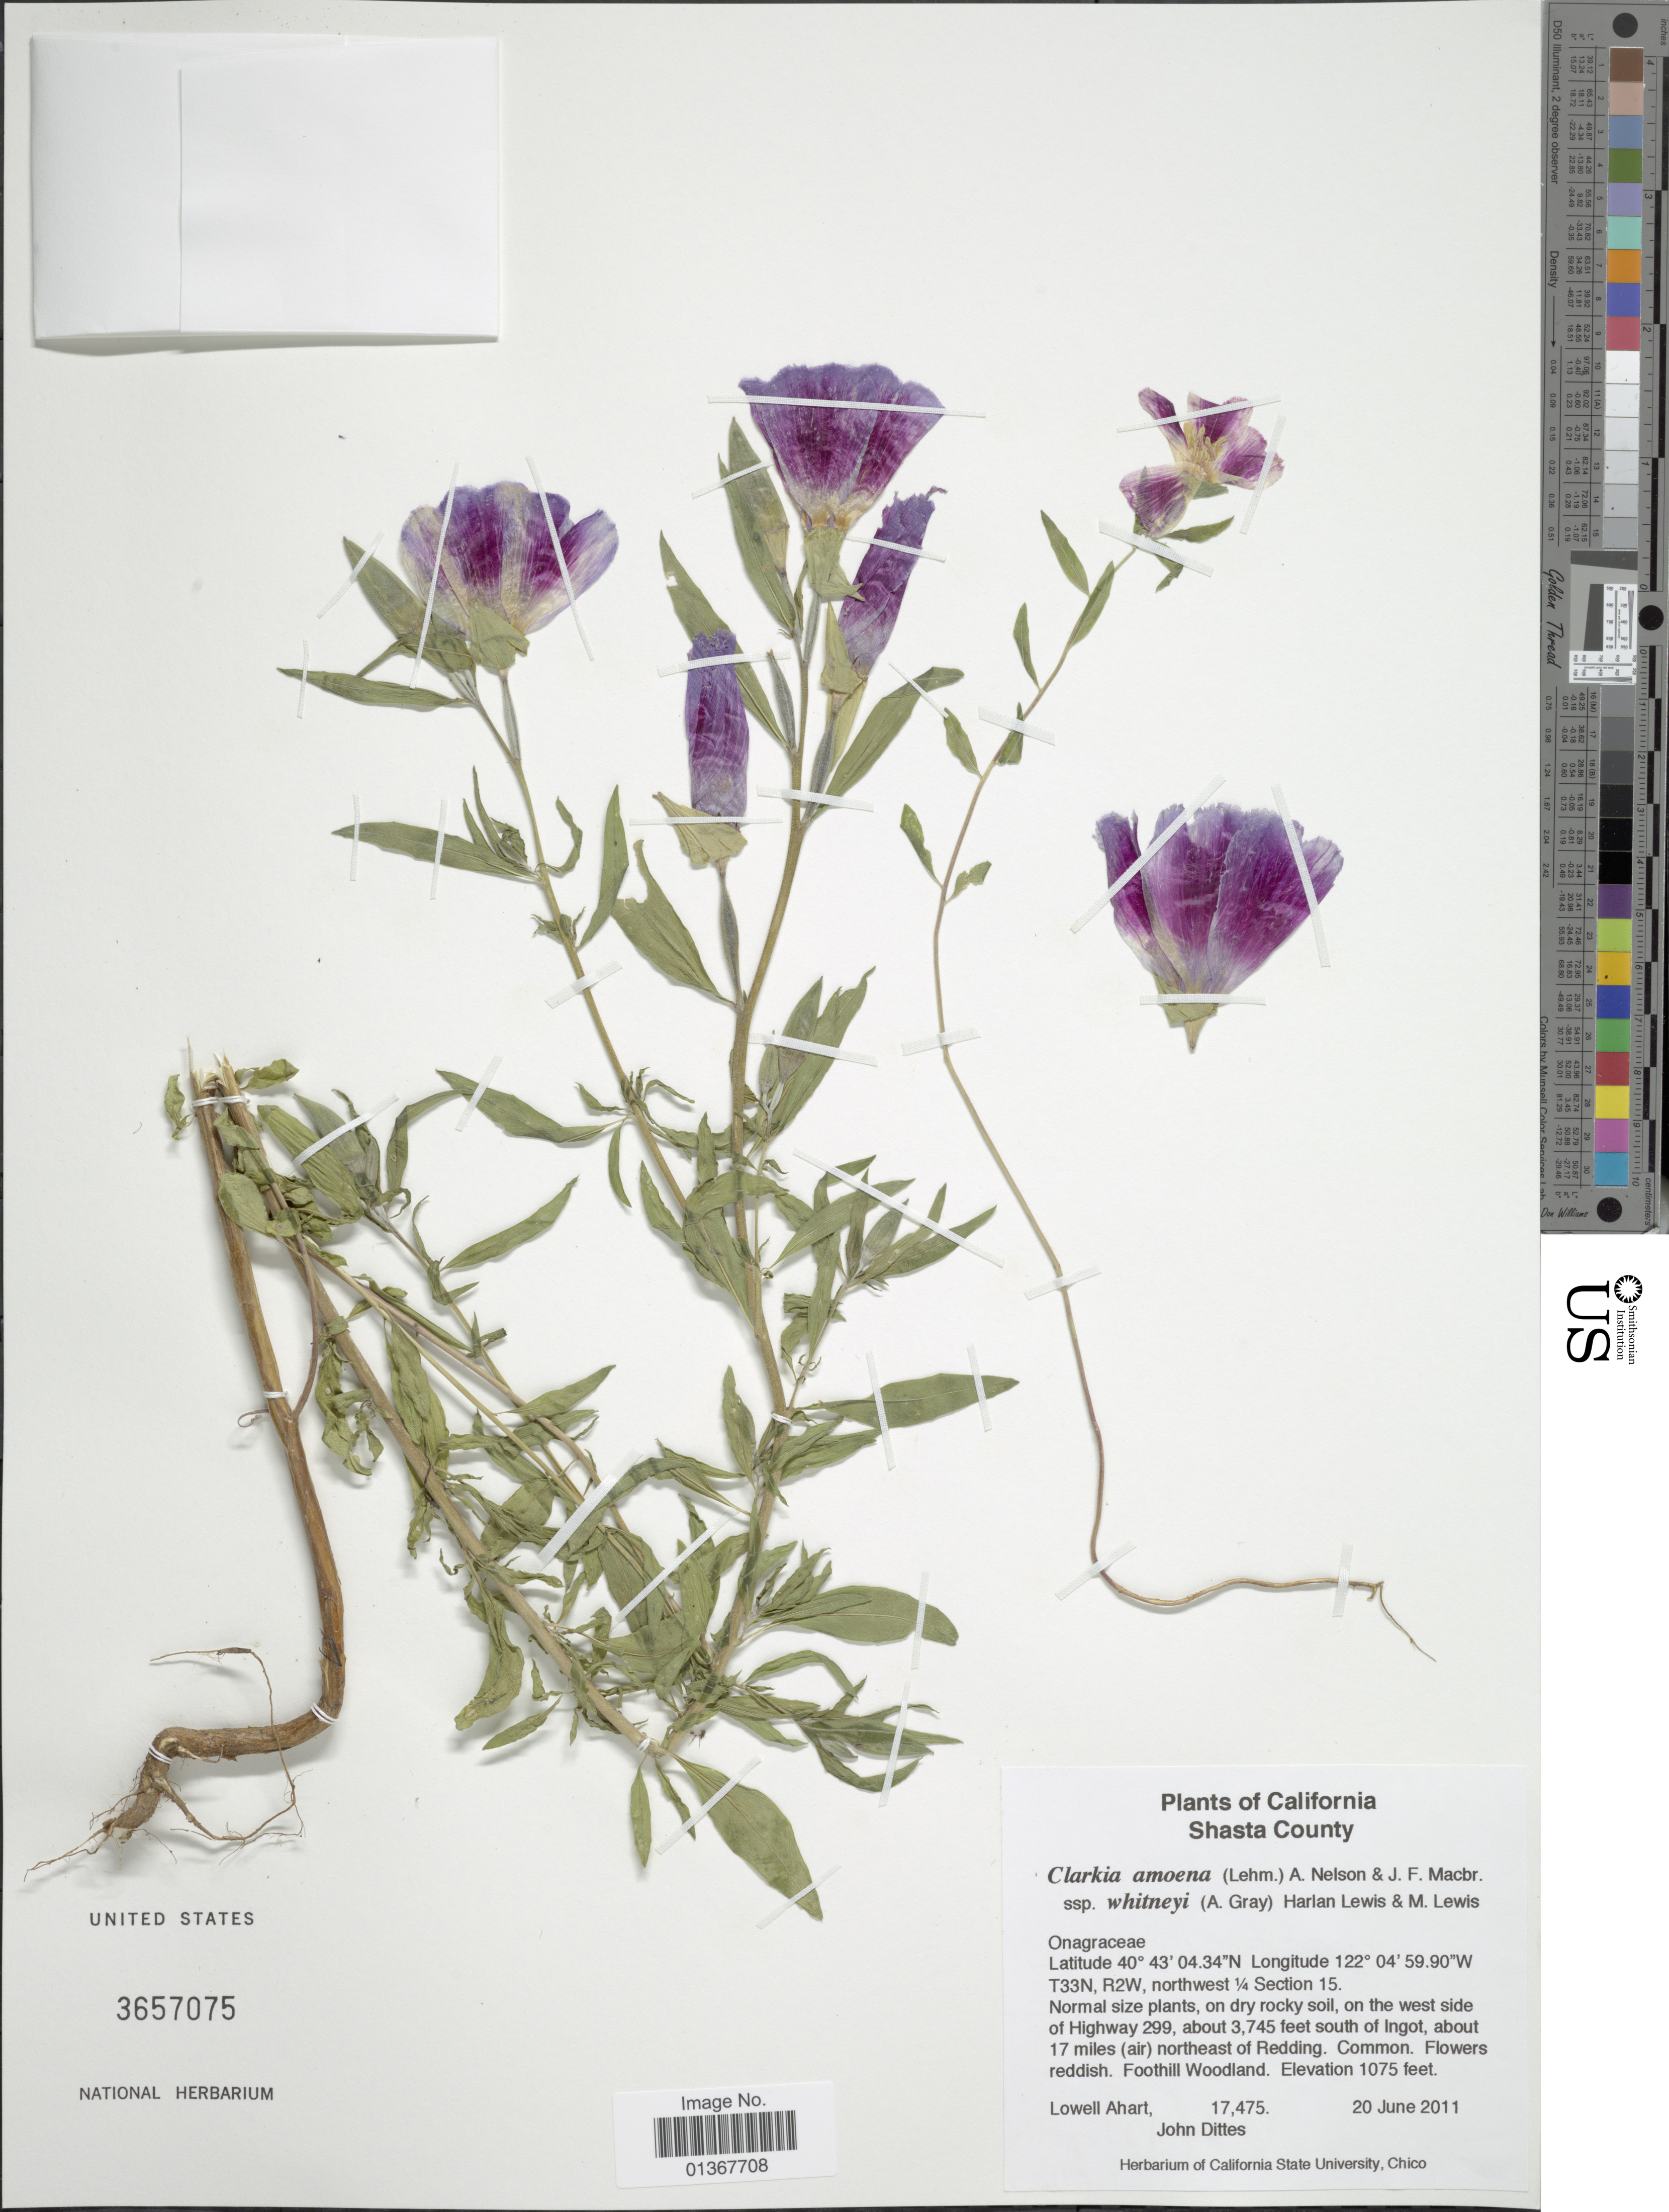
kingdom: Plantae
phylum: Tracheophyta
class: Magnoliopsida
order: Myrtales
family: Onagraceae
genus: Clarkia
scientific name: Clarkia amoena subsp. whitneyi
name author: (A. Gray) F. H. Lewis & M.E. Lewis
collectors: L. Ahart & J. Dittes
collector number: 17475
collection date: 2011-06-20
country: United States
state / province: California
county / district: Shasta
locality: Shasta County. T33N, R2W, Northwest ¼ Section 15. On the West side of Highway 299, about 3,745 feet south of Ingot, about 17 miles (air) northeast of Redding.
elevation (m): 328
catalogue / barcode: US 3657075